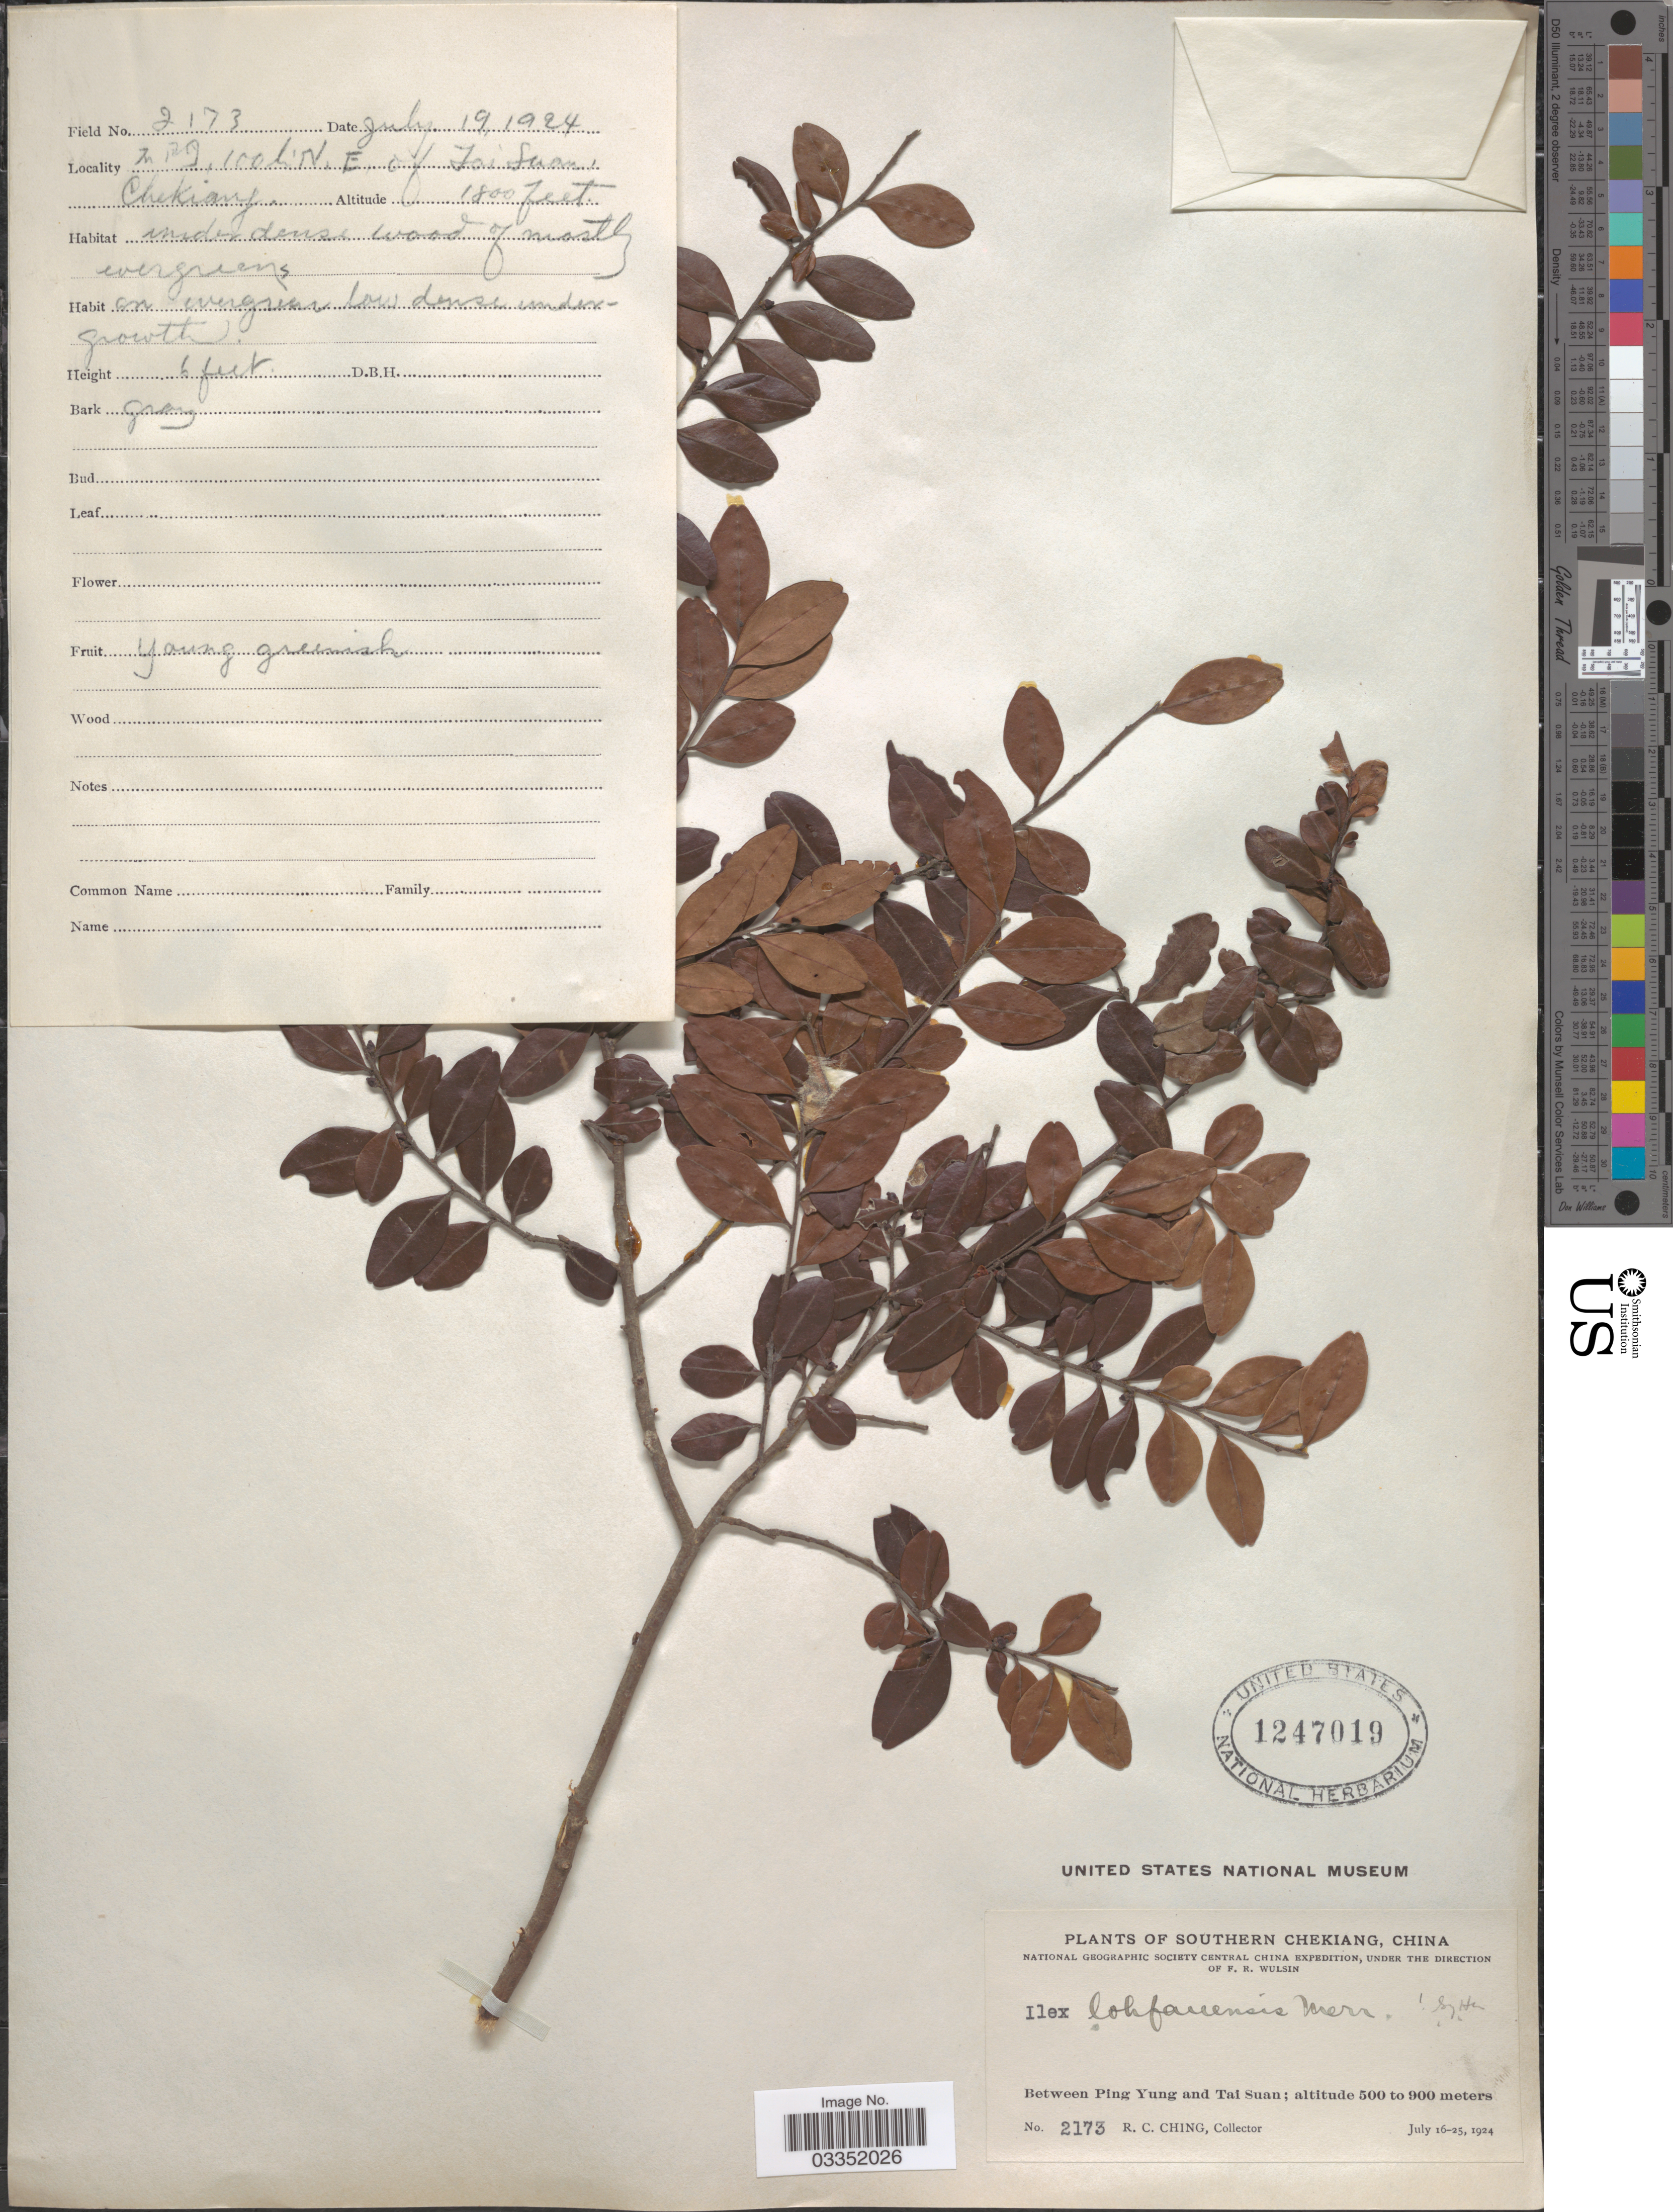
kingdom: Plantae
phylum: Tracheophyta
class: Magnoliopsida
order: Aquifoliales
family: Aquifoliaceae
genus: Ilex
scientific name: Ilex lohfauensis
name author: Merr.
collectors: R. C. Ching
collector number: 2173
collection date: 1924-07-09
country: China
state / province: Zhejiang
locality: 100 li. Ai Suan. Between Ping Yung and Tai Suan, Southern Chongqing.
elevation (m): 549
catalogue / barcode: US 1247019